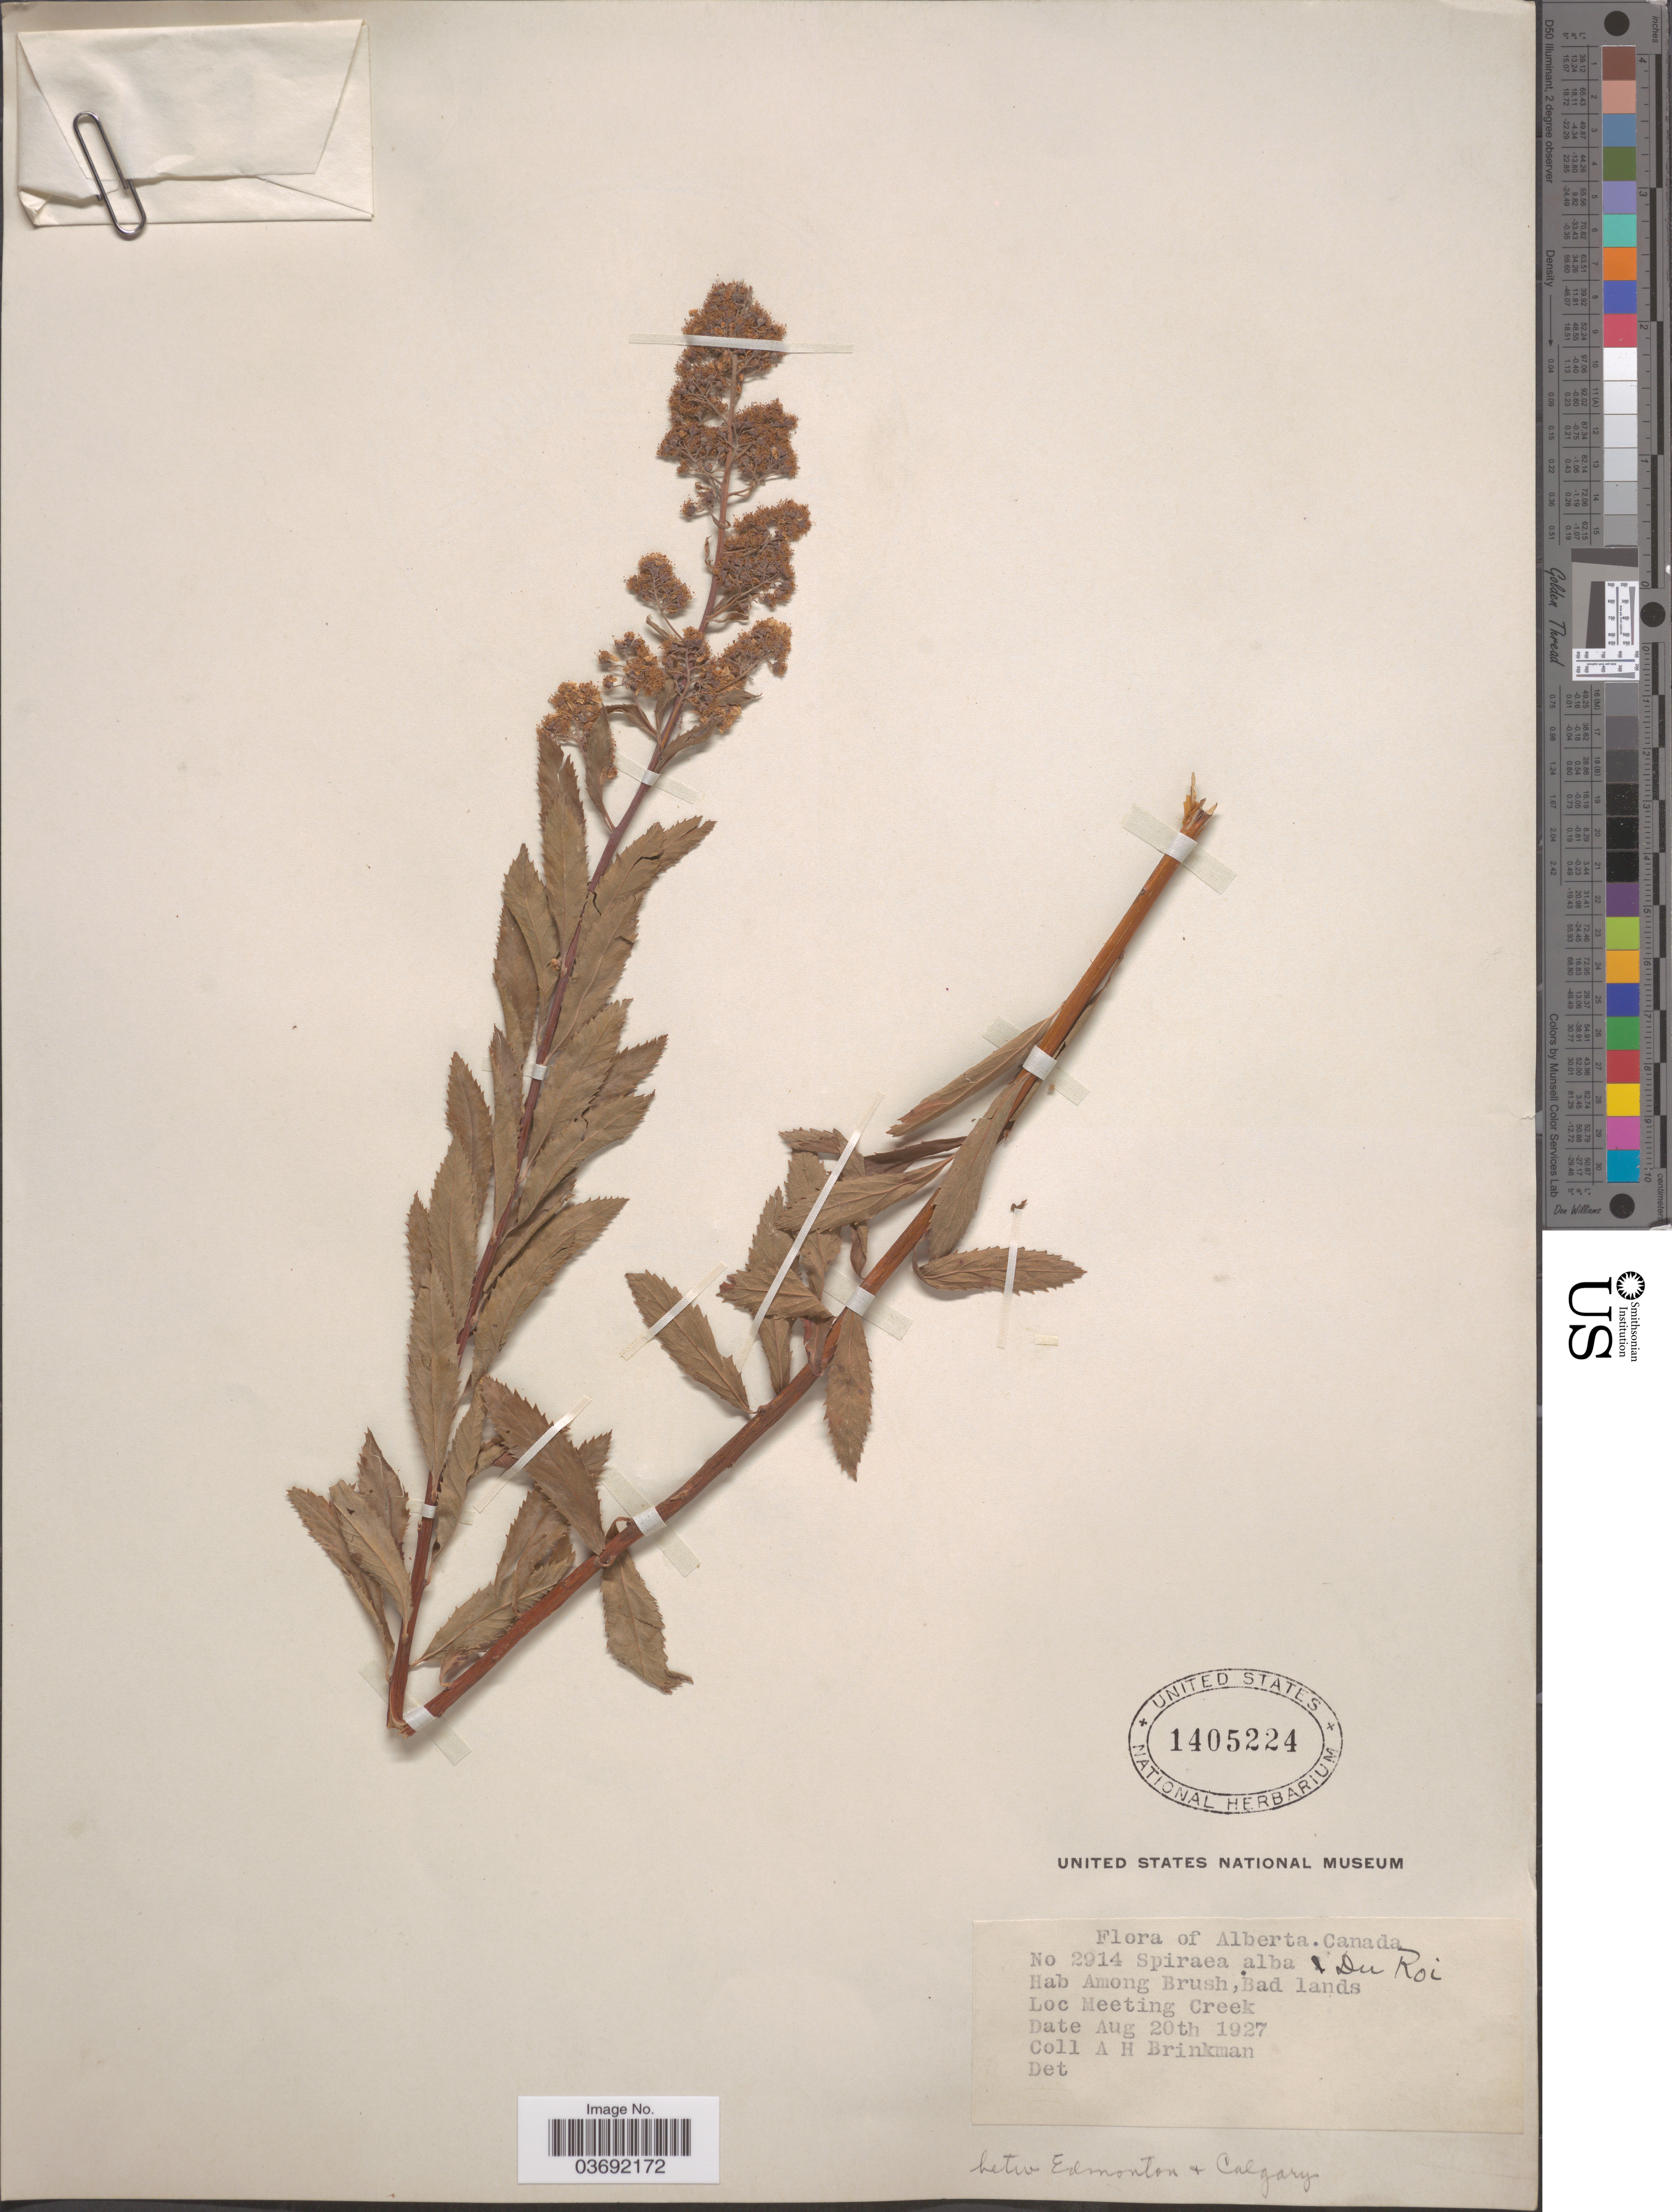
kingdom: Plantae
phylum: Tracheophyta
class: Magnoliopsida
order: Rosales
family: Rosaceae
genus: Spiraea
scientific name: Spiraea alba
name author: Du Roi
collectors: A. Brinkman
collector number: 2914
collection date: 1927-08-20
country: Canada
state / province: Alberta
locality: Meeting Creek. Betw Edmonton & Calgary.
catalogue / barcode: US 1405224